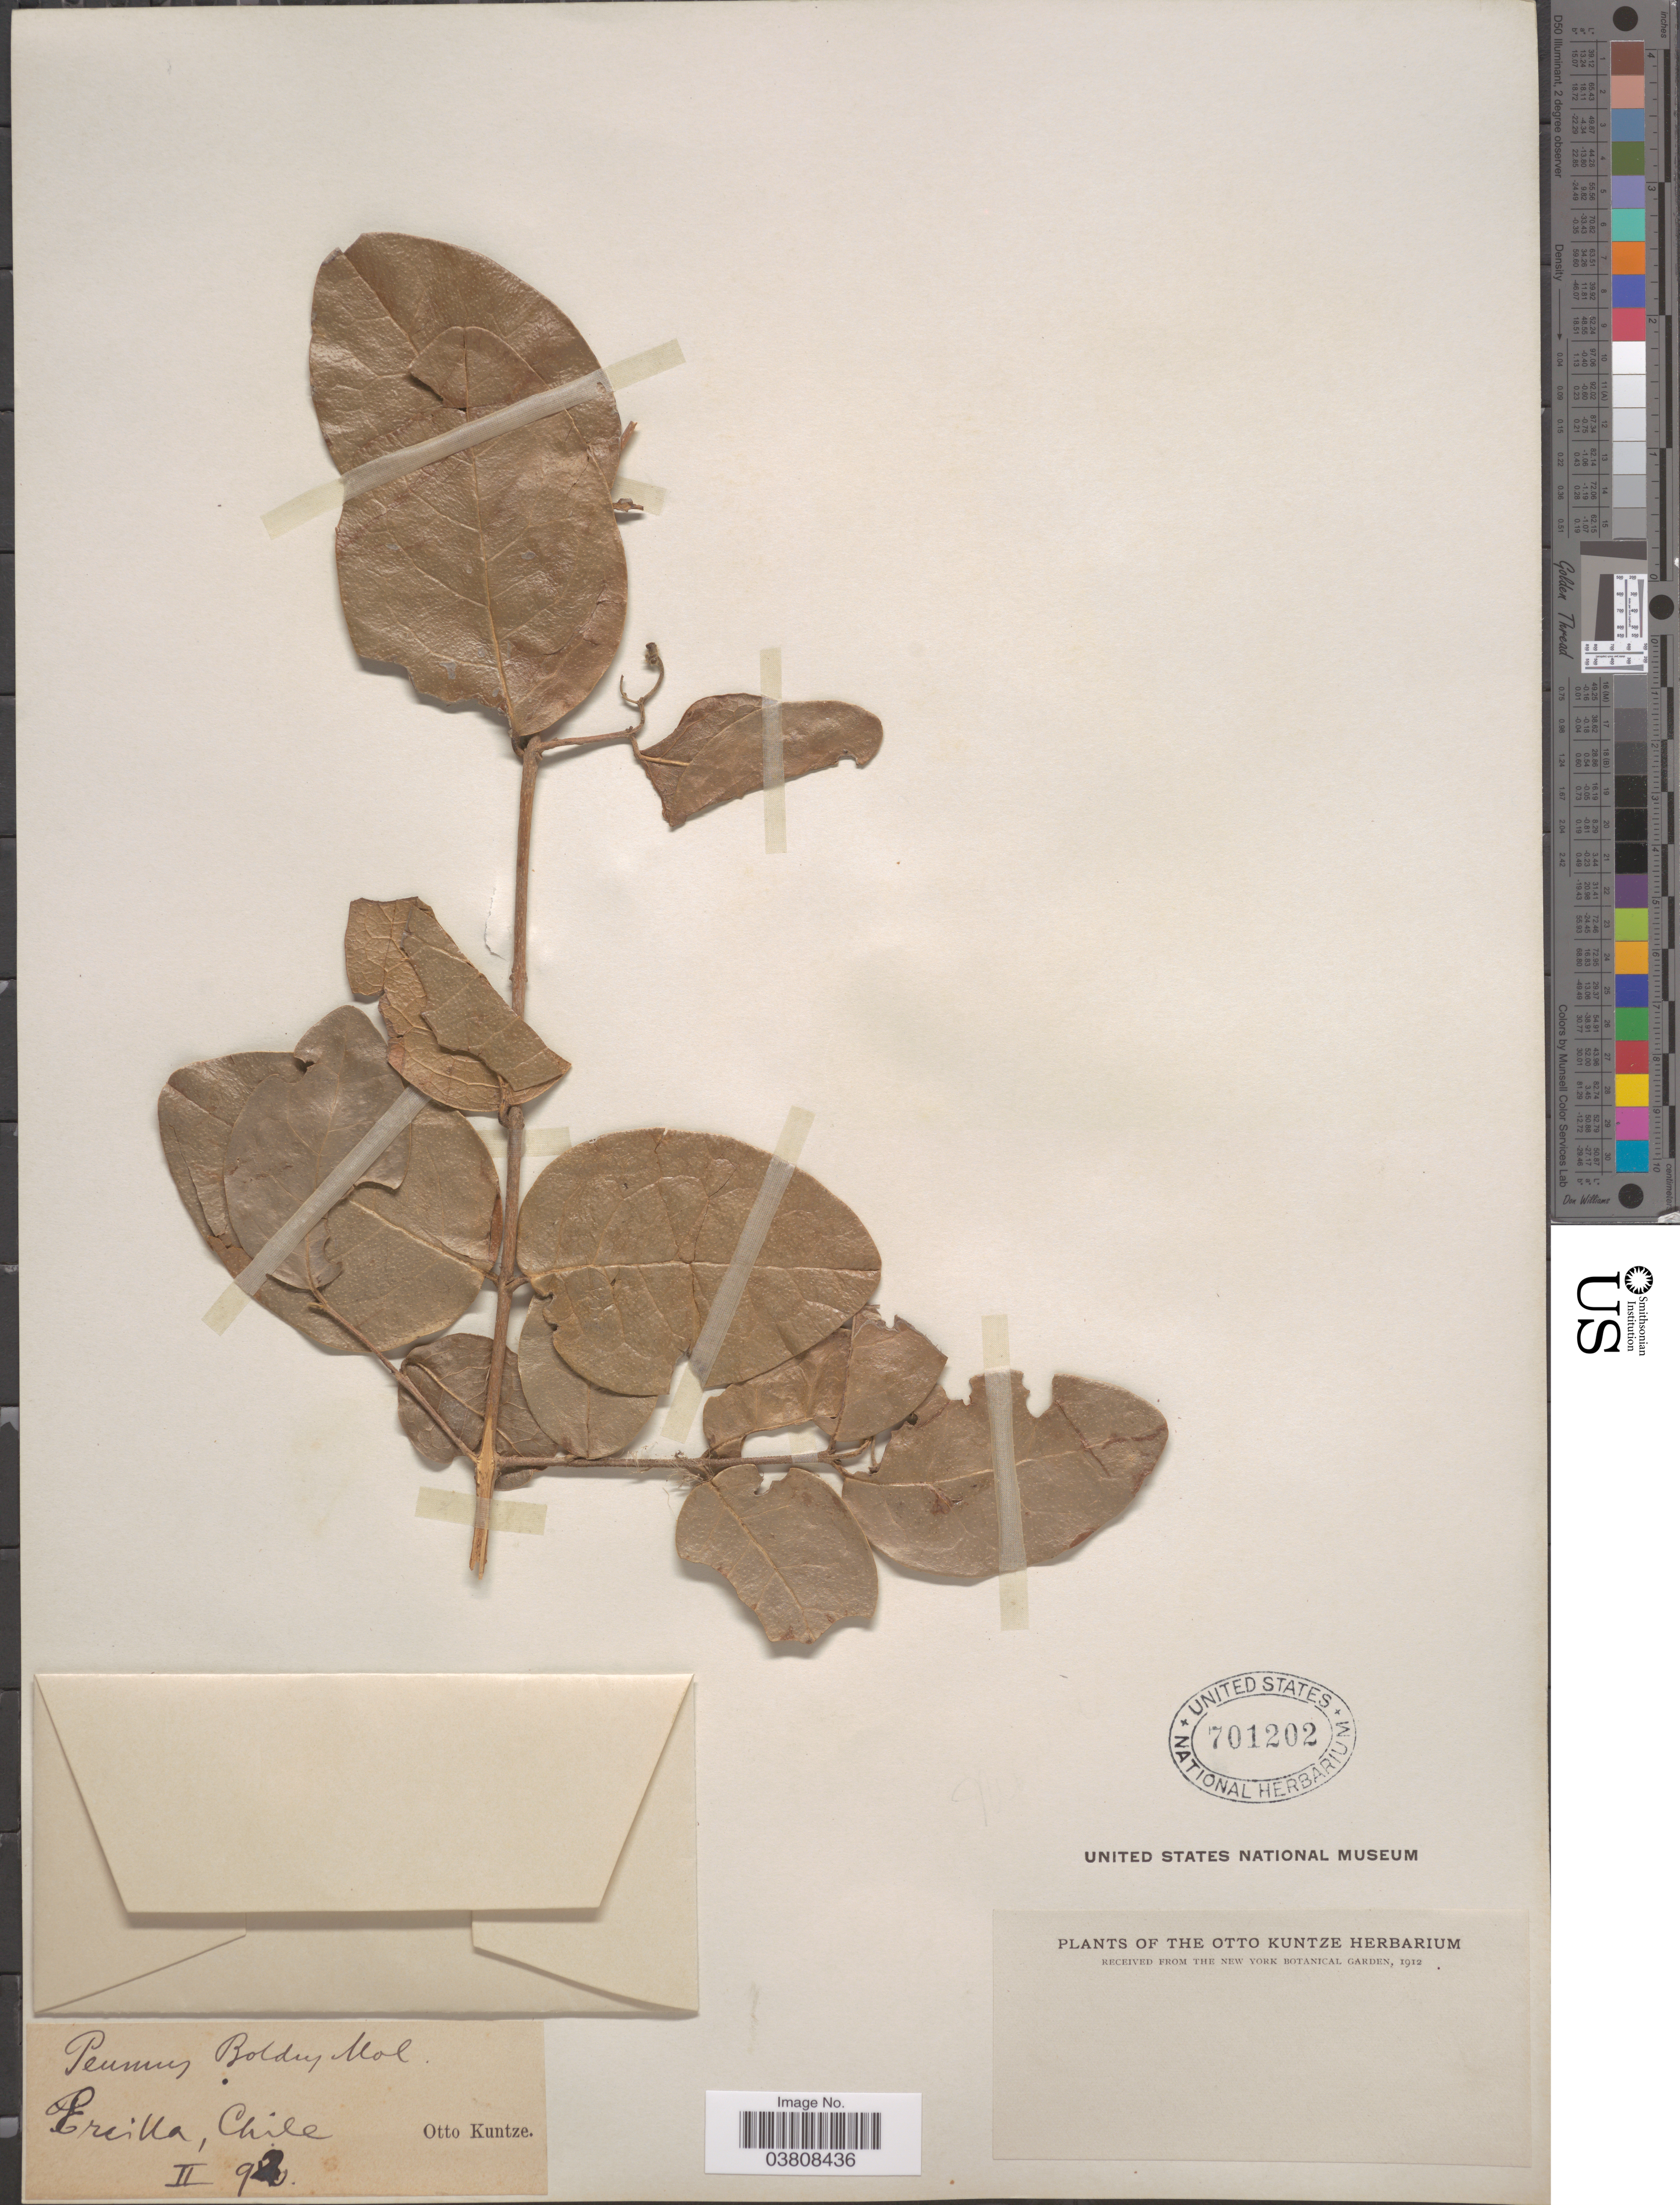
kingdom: Plantae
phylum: Tracheophyta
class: Magnoliopsida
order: Laurales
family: Monimiaceae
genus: Peumus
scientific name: Peumus boldus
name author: Molina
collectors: C.E.O. Kuntze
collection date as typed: Transcribed d/m/y: /2/92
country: Chile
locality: Ercilla.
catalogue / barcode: US 701202